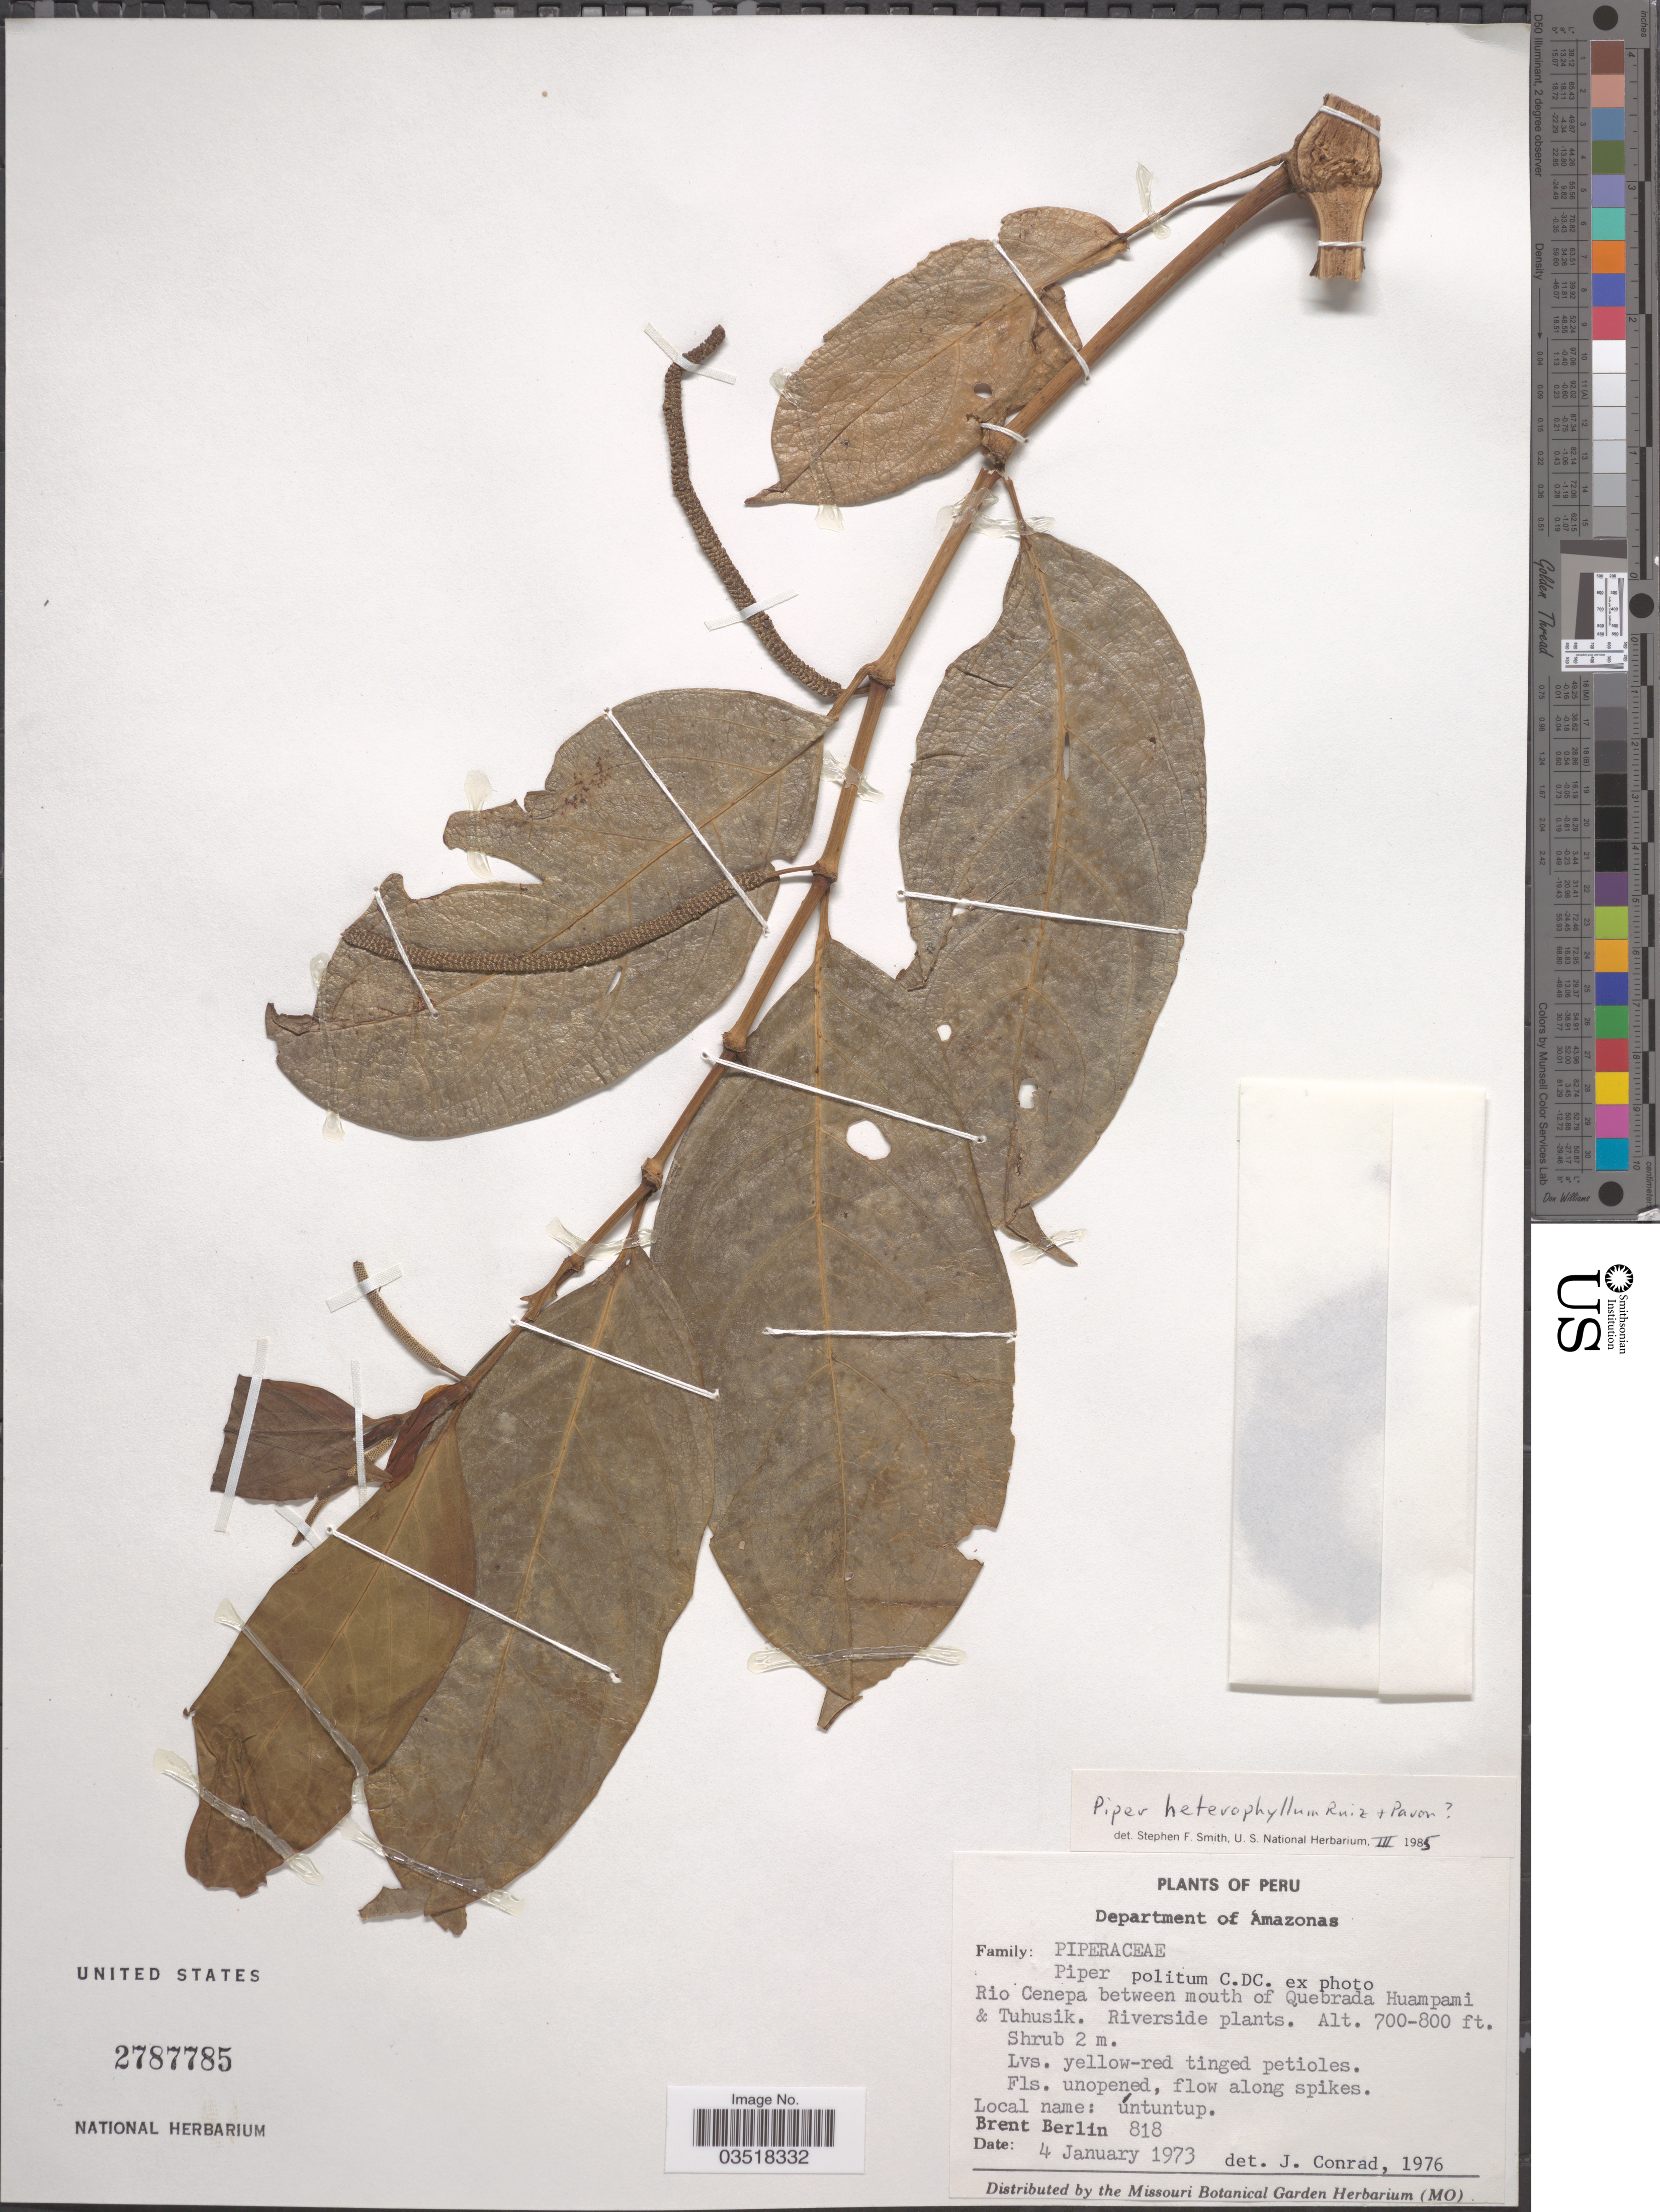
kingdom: Plantae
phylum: Tracheophyta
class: Magnoliopsida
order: Piperales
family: Piperaceae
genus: Piper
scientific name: Piper heterophyllum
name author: Ruiz & Pav.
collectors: B. Berlin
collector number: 818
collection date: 1973-01-04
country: Peru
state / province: Amazonas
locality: Department of Amazonas. Rio Cenepa between mouth of Quebrada Huampami & Tuhusik.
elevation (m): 213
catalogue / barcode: US 2787785